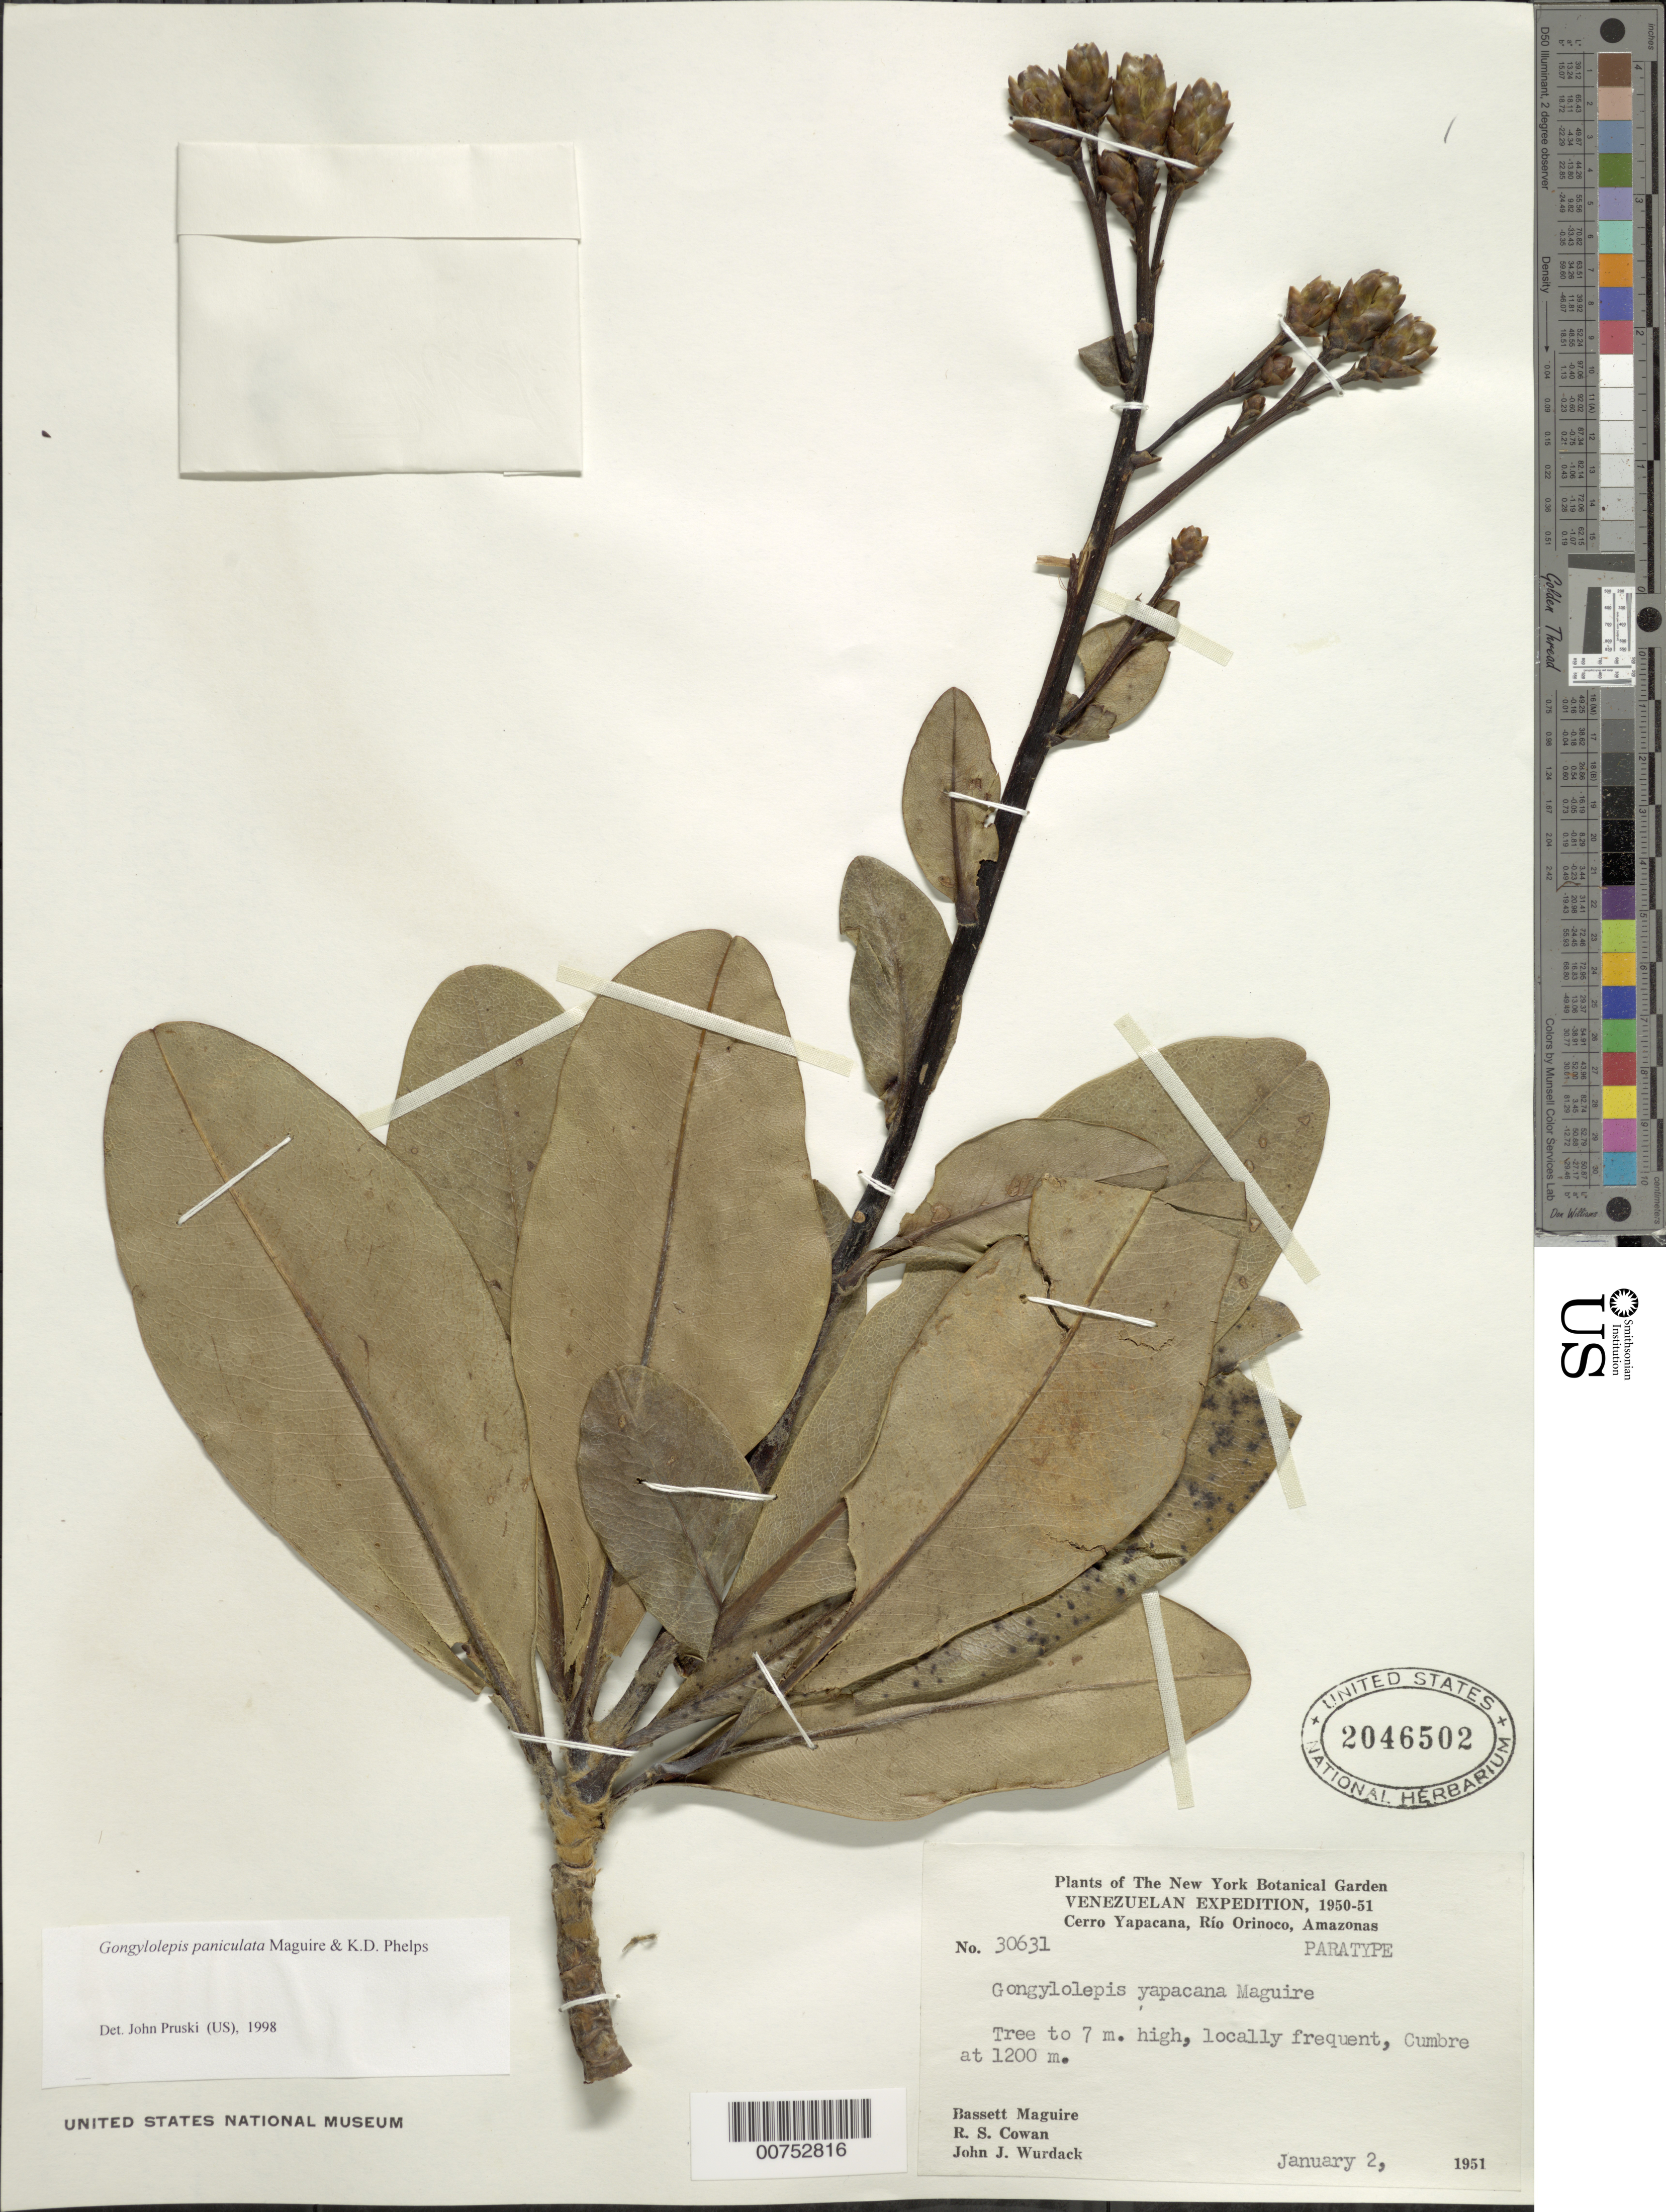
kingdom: Plantae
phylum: Tracheophyta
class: Magnoliopsida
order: Asterales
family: Asteraceae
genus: Gongylolepis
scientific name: Gongylolepis paniculata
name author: Maguire & K.D. Phelps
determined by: Pruski, J. F.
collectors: B. Maguire, R. S. Cowan & J. J. Wurdack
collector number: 30631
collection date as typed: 2-Jan-51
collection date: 1951-01-02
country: Venezuela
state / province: Amazonas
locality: Cerro Yapacána, Río Orinoco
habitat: Cumbre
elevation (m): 1200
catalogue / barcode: US 2046502